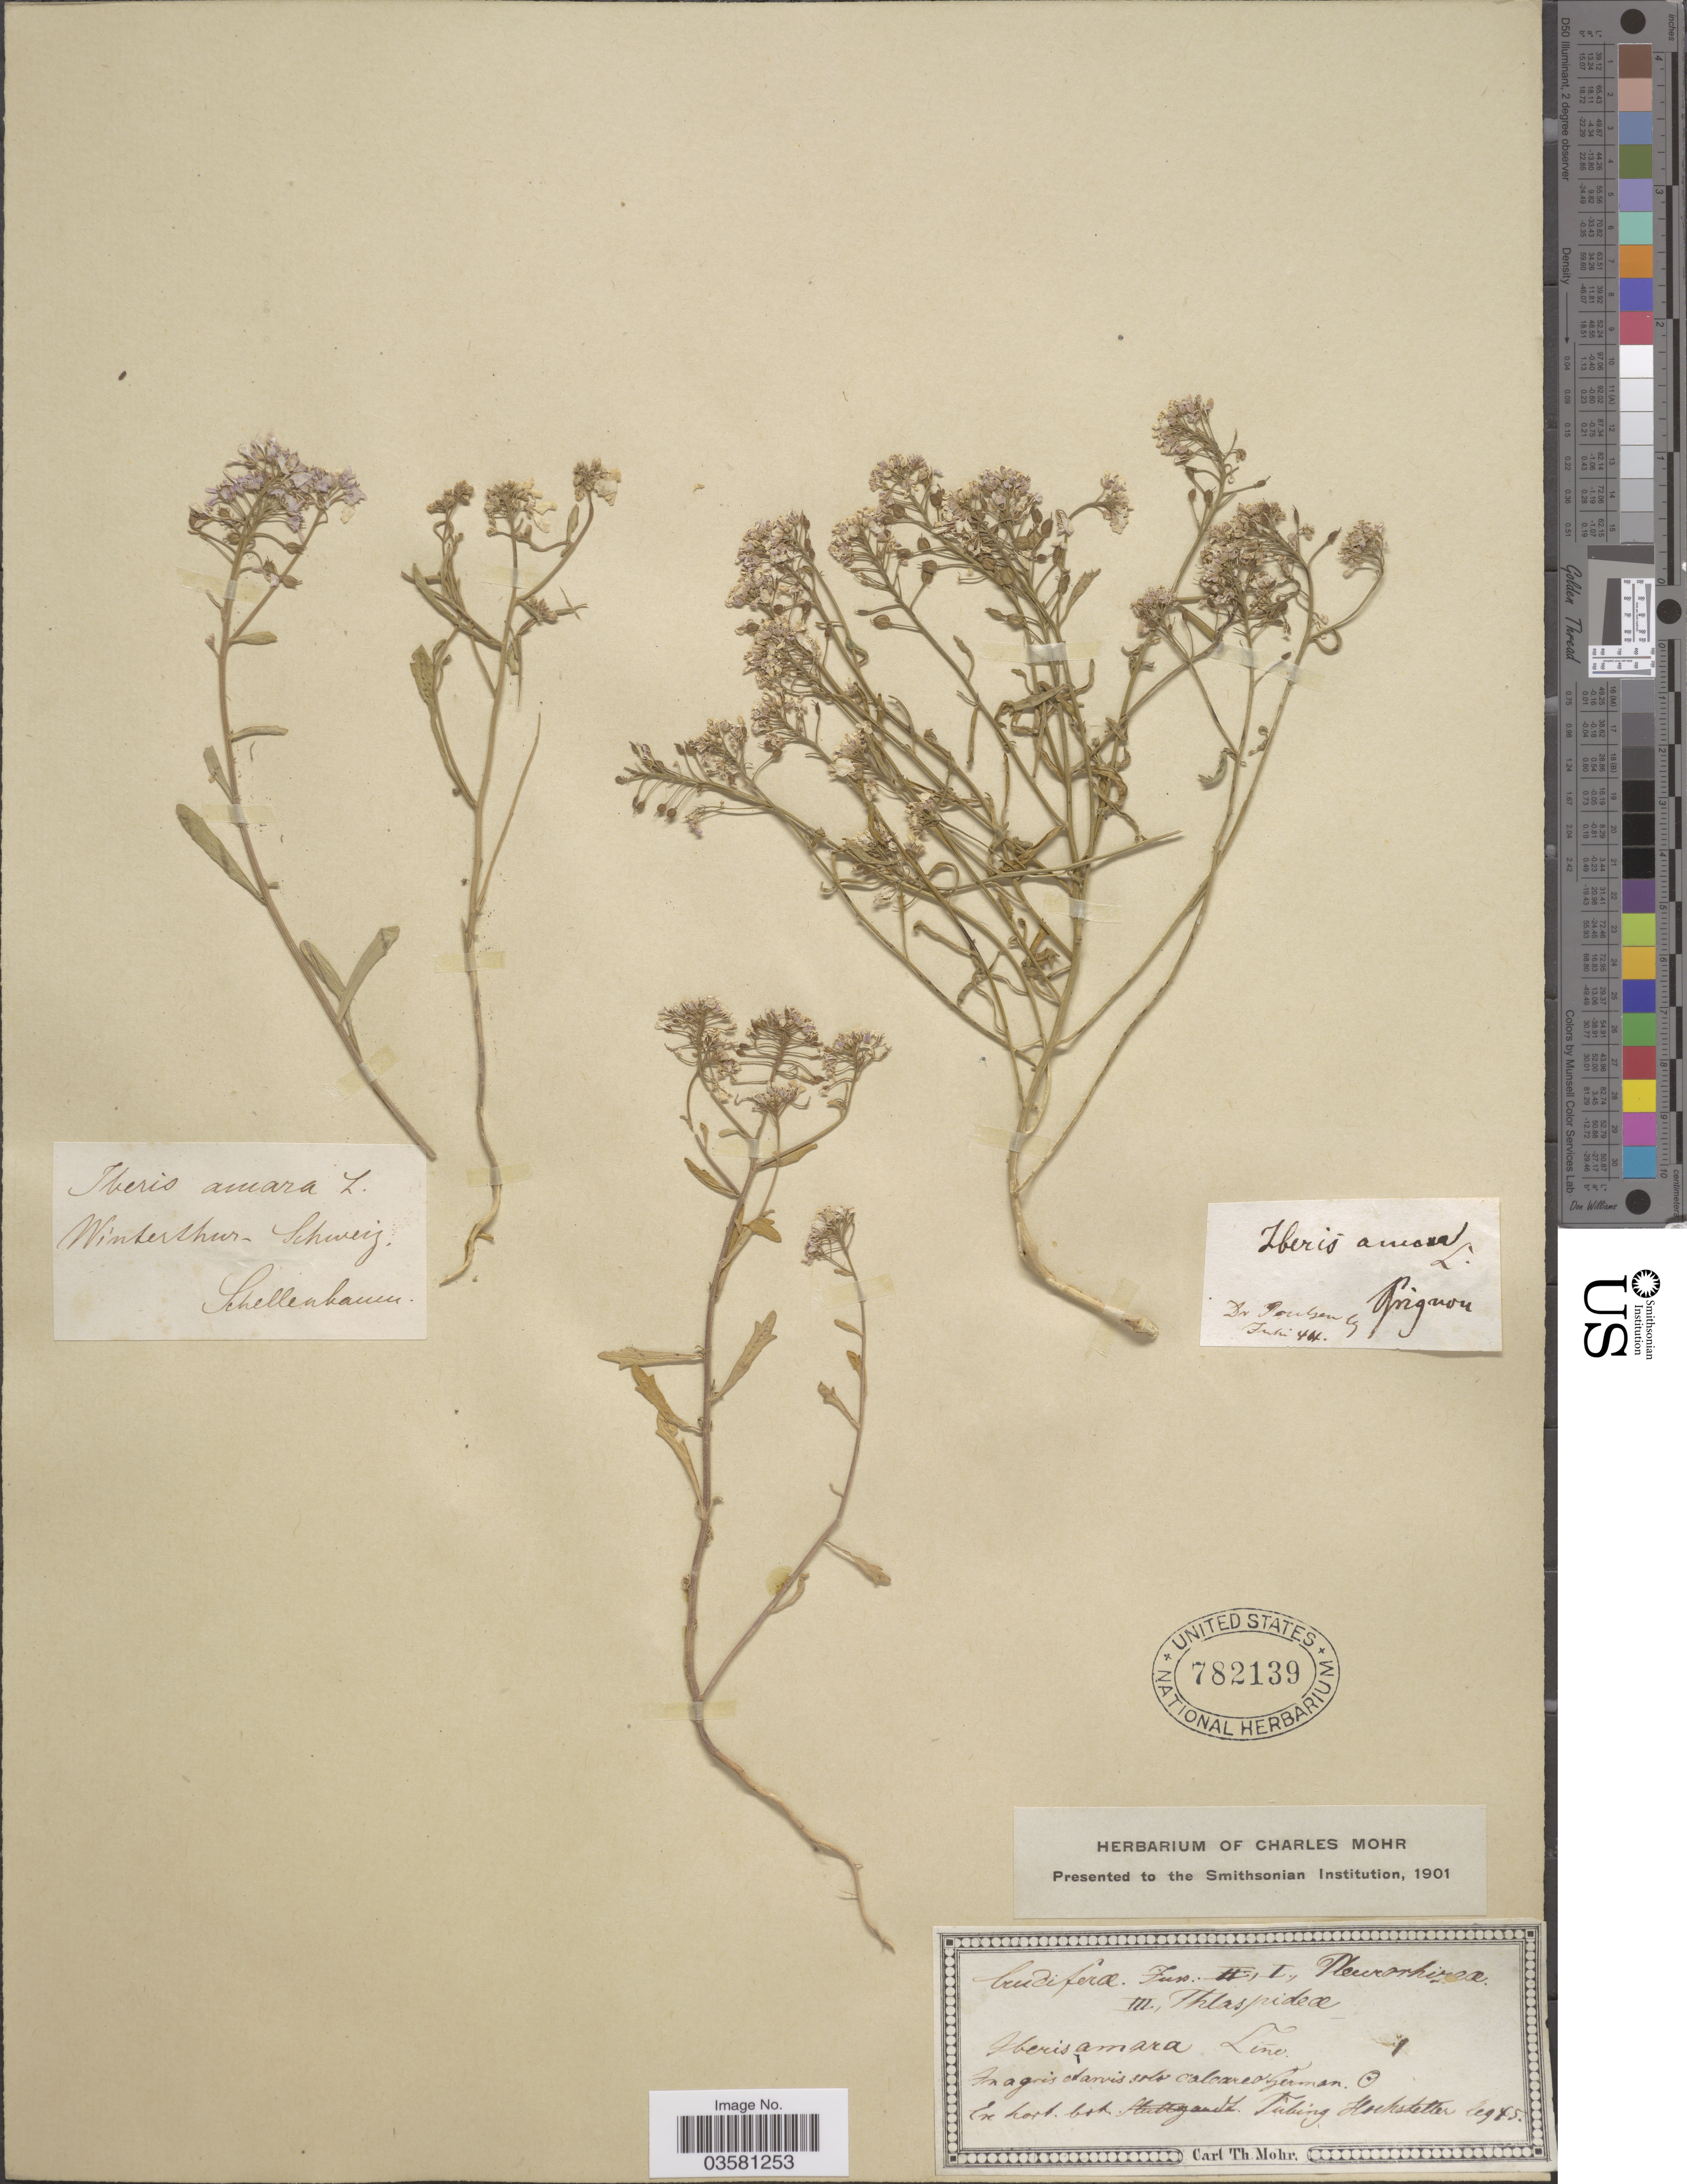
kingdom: Plantae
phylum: Tracheophyta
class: Magnoliopsida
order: Brassicales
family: Brassicaceae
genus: Iberis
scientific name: Iberis amara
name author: L.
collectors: -. Hochstetter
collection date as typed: Transcribed d/m/y: //45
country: Germany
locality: In agris et arvis solo calcareo German. O. [interpreted]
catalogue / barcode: US 782139